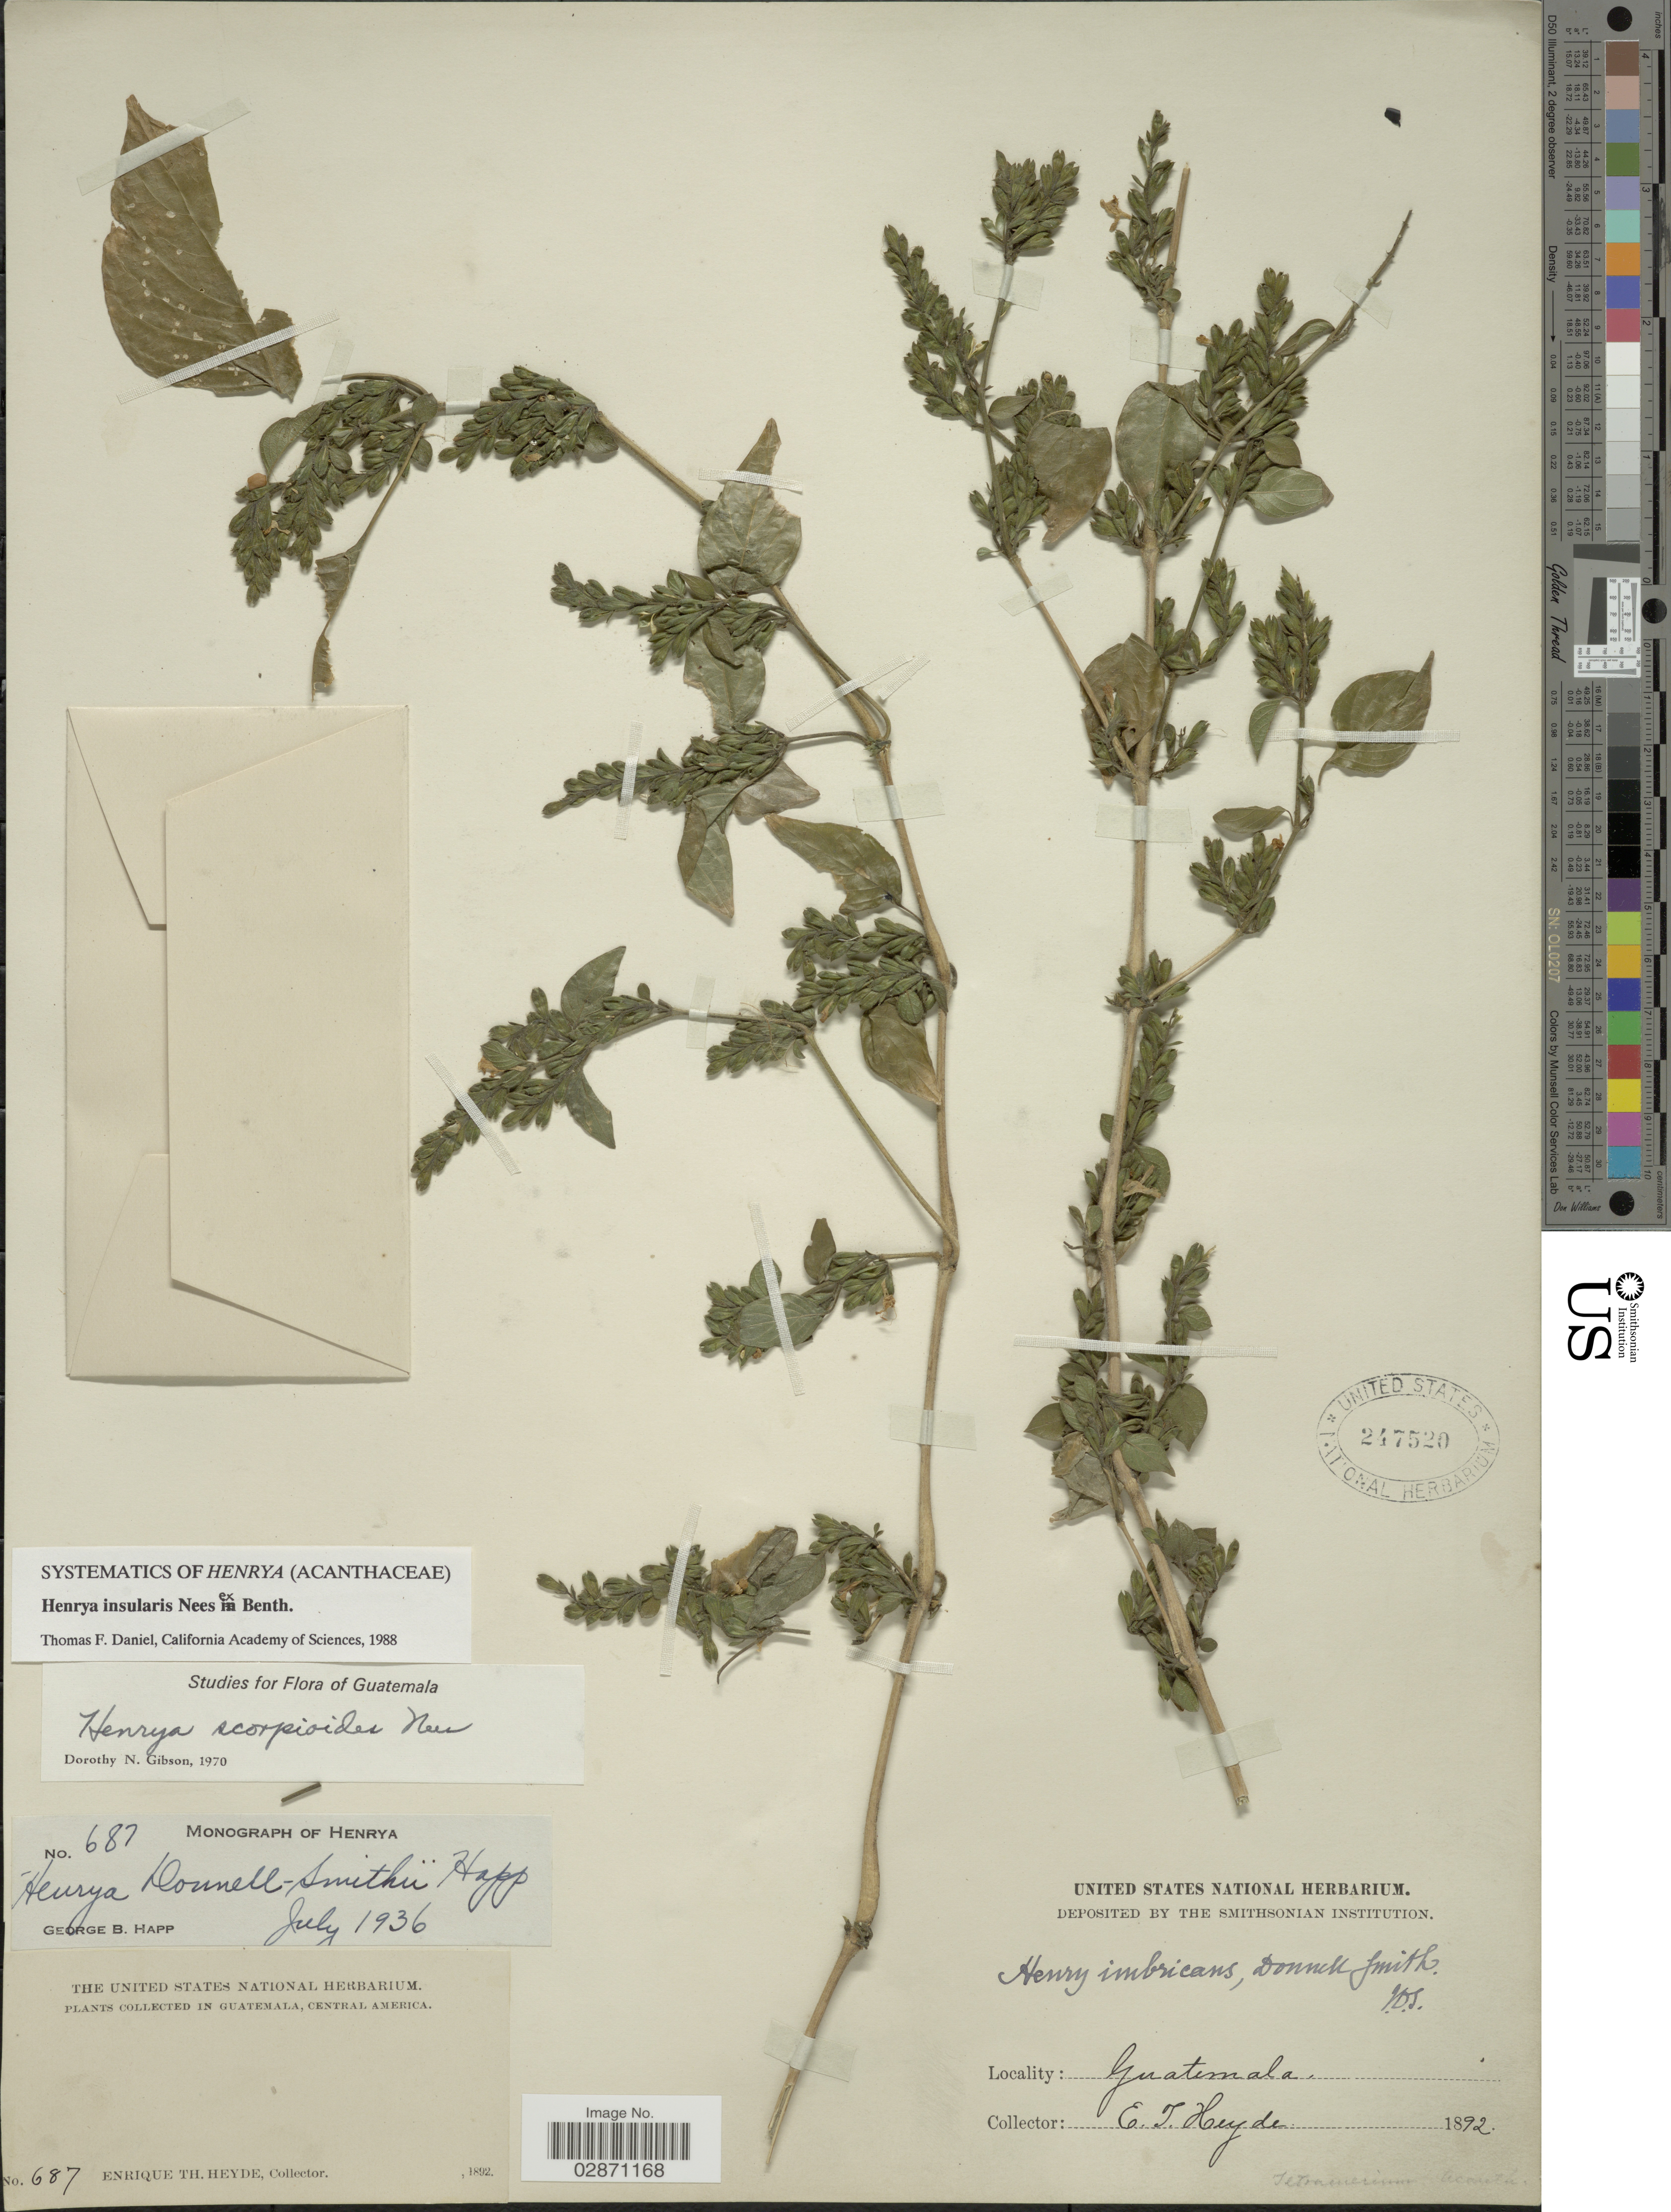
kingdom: Plantae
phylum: Tracheophyta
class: Magnoliopsida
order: Lamiales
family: Acanthaceae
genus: Henrya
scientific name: Henrya insularis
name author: Nees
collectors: E. T. Heyde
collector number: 687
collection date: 1892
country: Guatemala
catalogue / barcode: US 247520